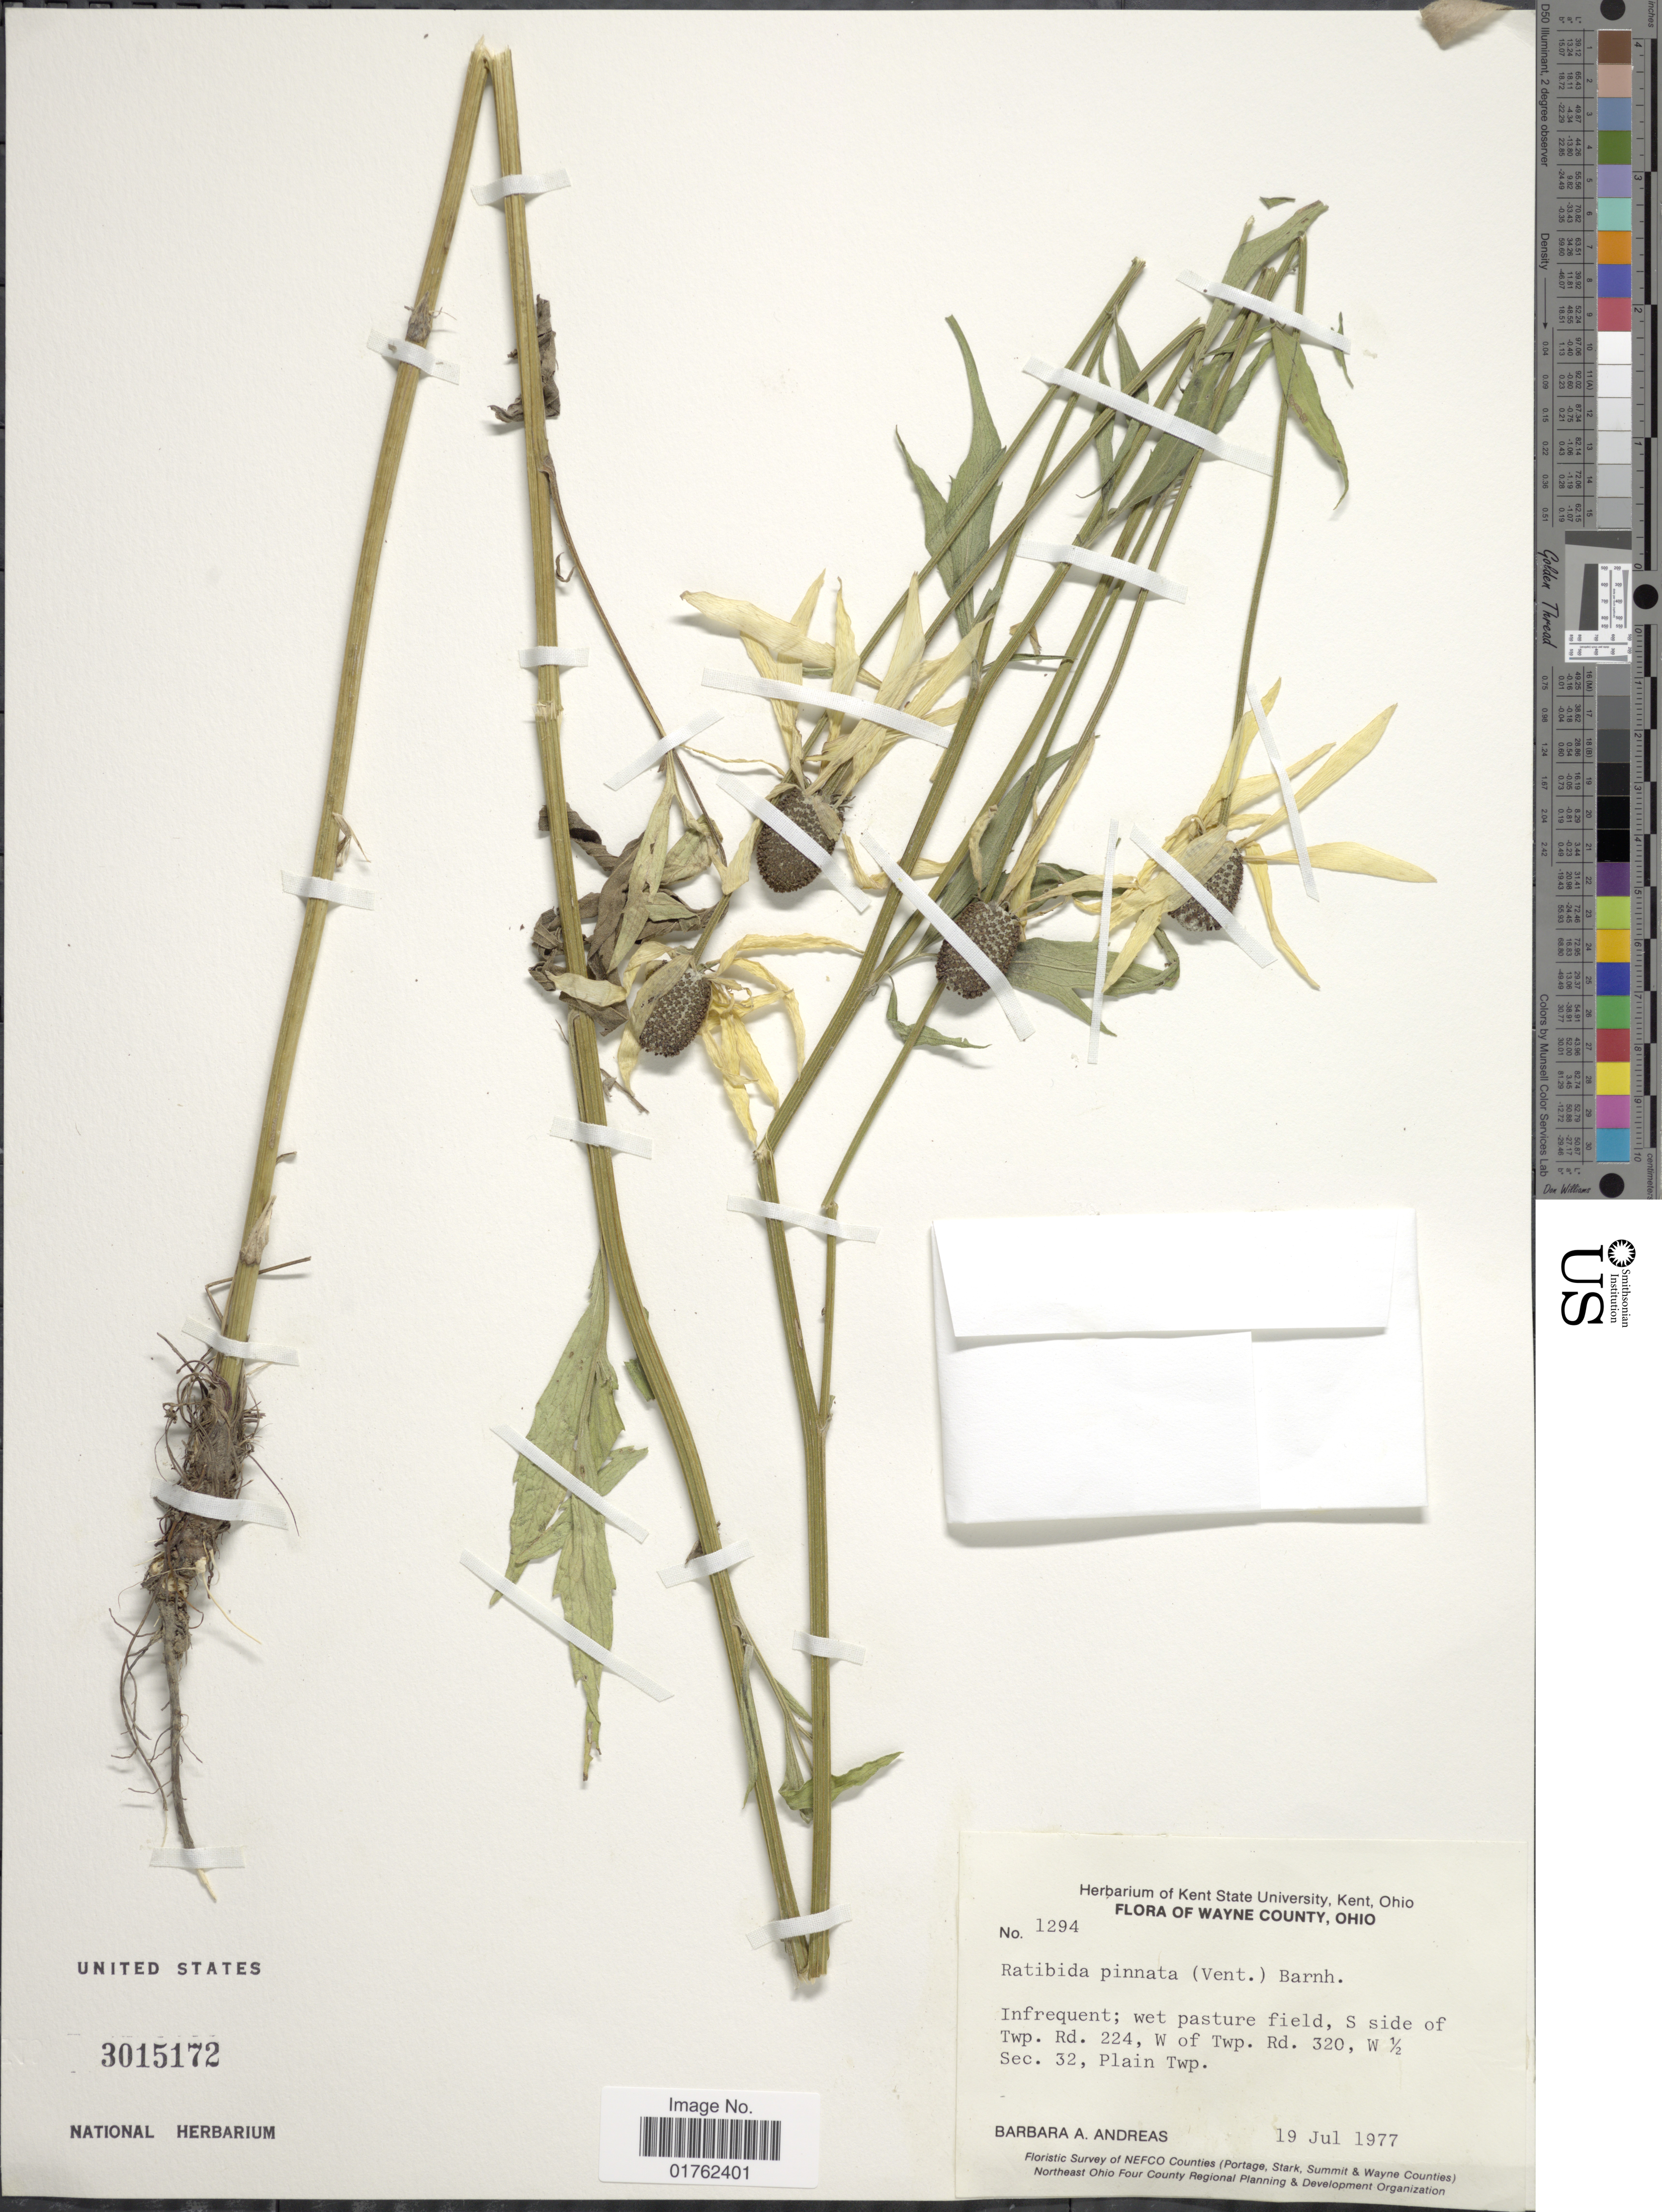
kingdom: Plantae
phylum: Tracheophyta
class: Magnoliopsida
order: Asterales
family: Asteraceae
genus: Ratibida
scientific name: Ratibida pinnata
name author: (Vent.) Barnhart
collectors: B. A. Andreas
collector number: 1294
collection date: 1977-07-19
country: United States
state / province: Ohio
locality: Wayne County. S. Side of Twp. Rd. 224, W of Twp. Rd. 320, W 1/2 SEc. 32, Plain Twp.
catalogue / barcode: US 3015172